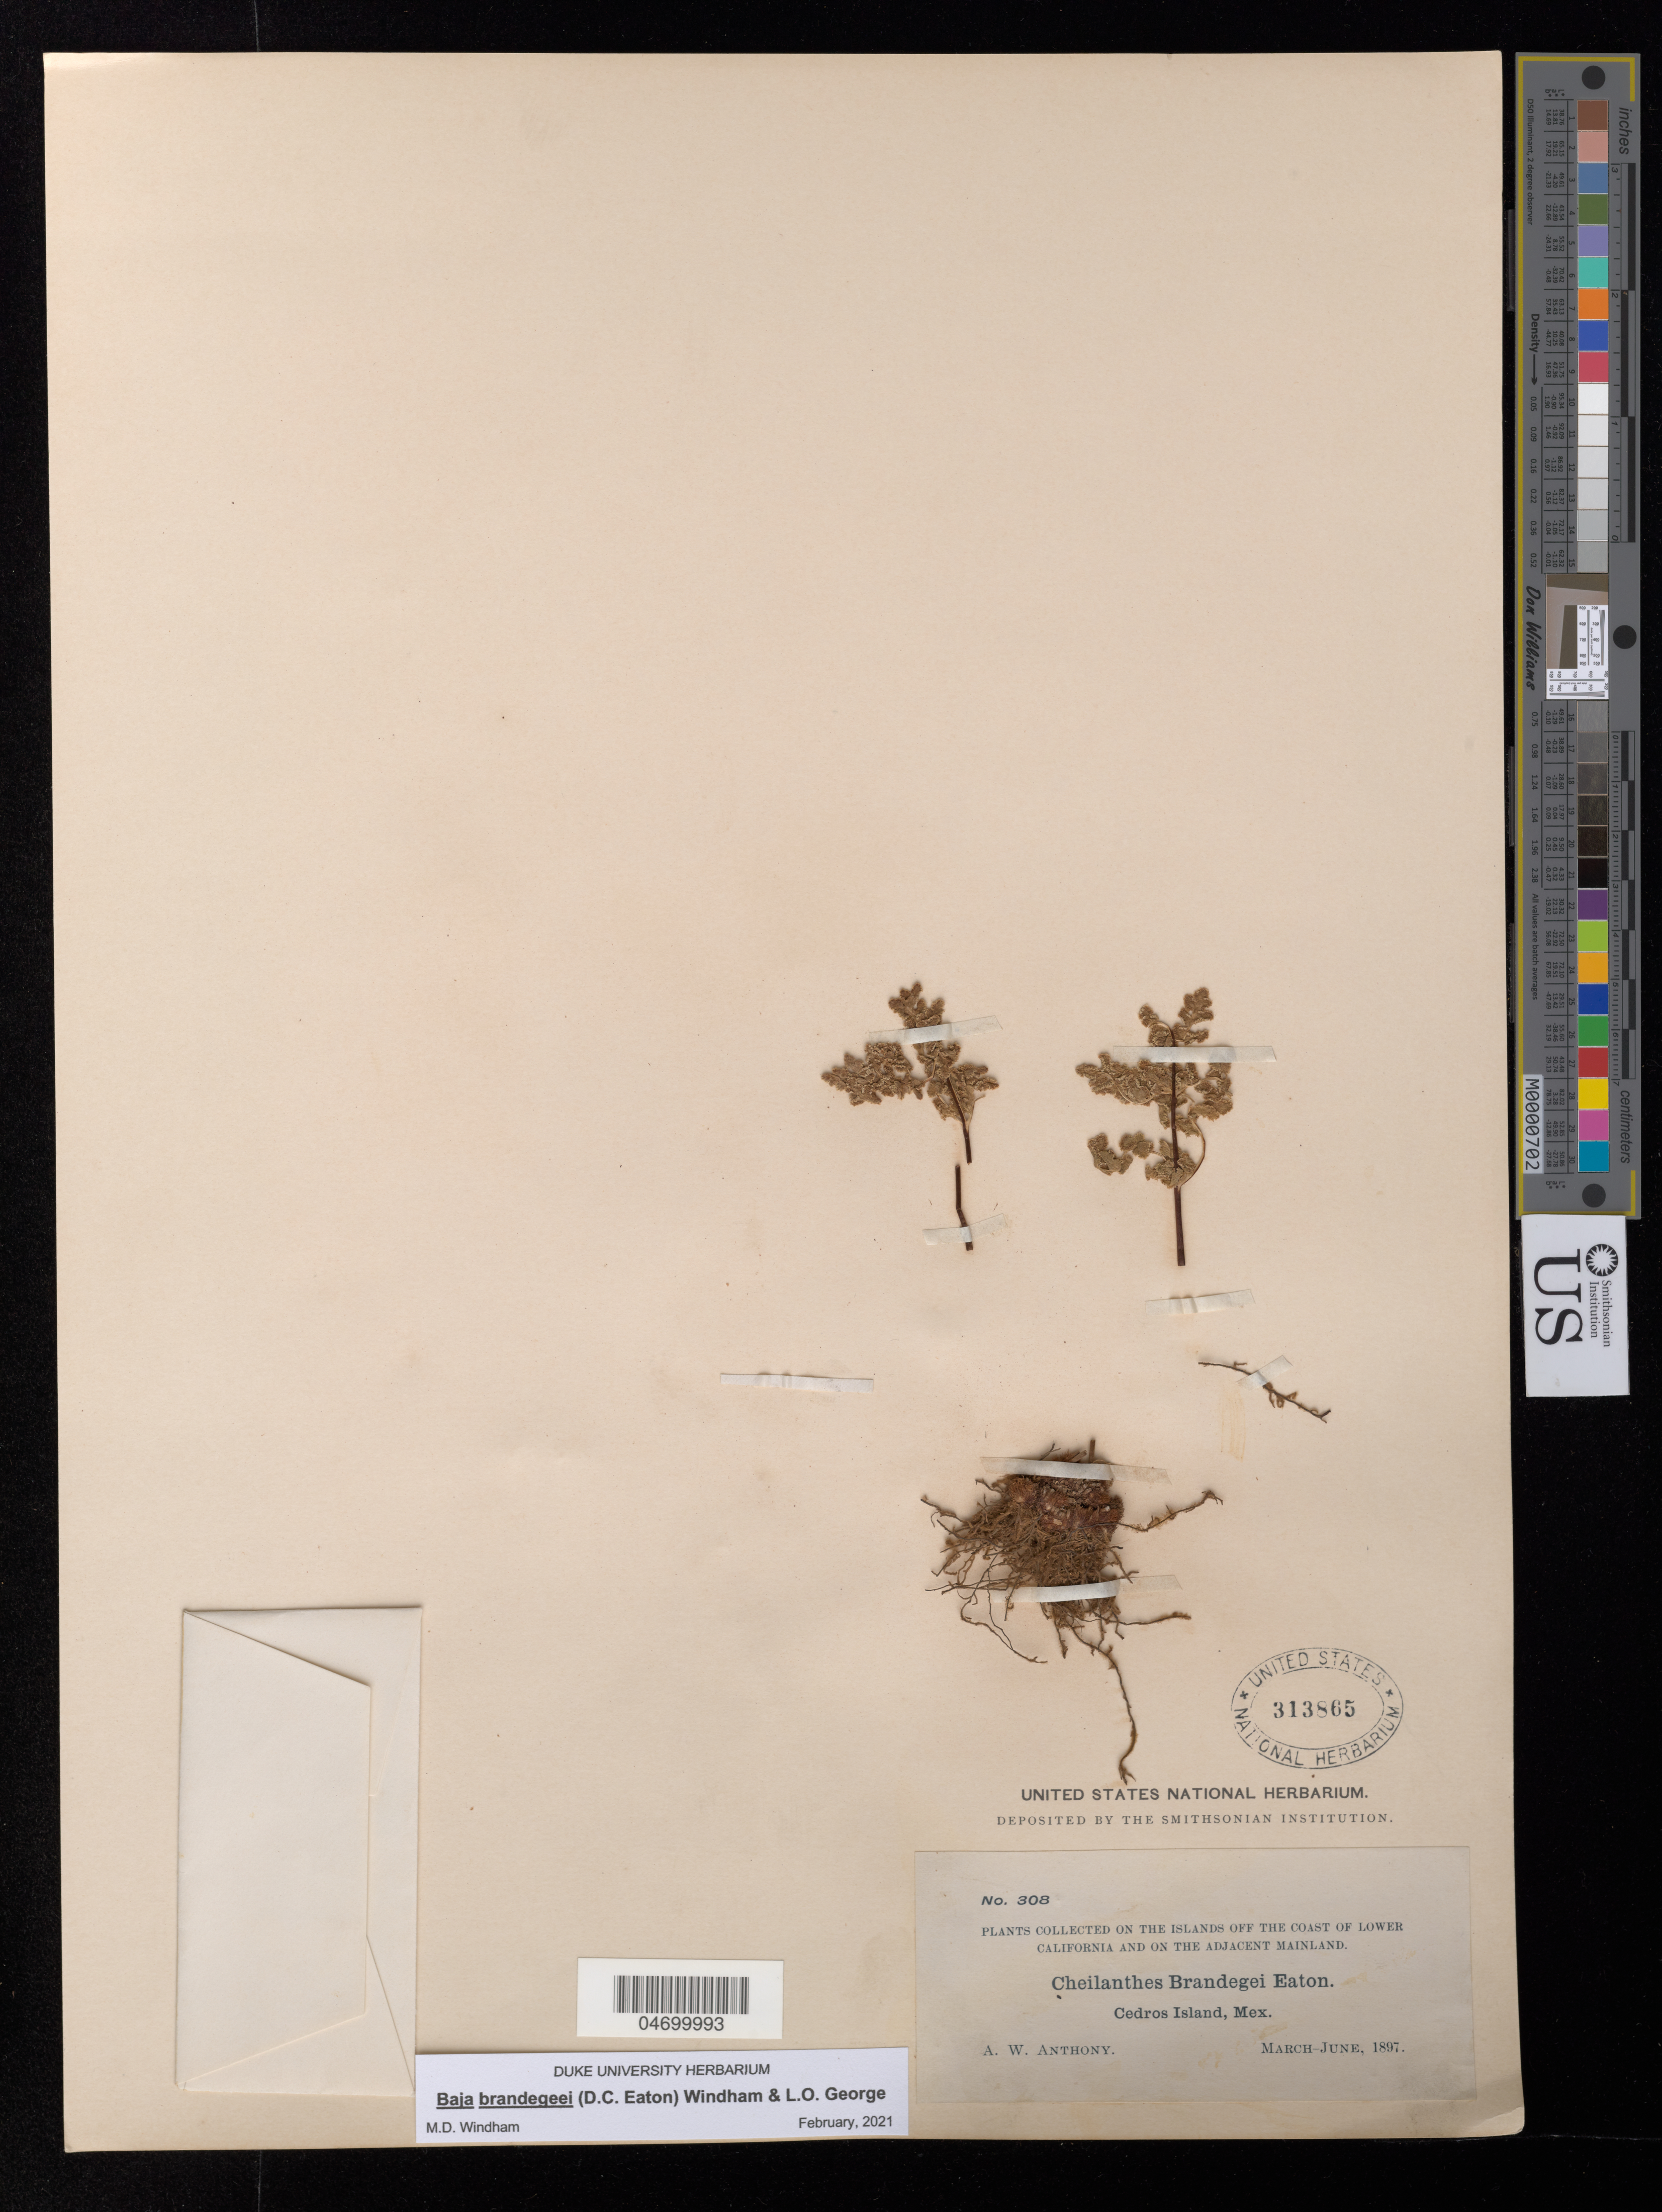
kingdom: Plantae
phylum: Tracheophyta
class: Polypodiopsida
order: Polypodiales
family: Pteridaceae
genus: Baja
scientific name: Baja brandegeei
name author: (D.C. Eaton) Windham & L.O. George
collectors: A. W. Anthony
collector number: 308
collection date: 1897-03/1897-06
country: Mexico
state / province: Baja California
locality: The islands off the coast of Lower California and on the adjacent mainland. Cedros Island.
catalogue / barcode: US 313865